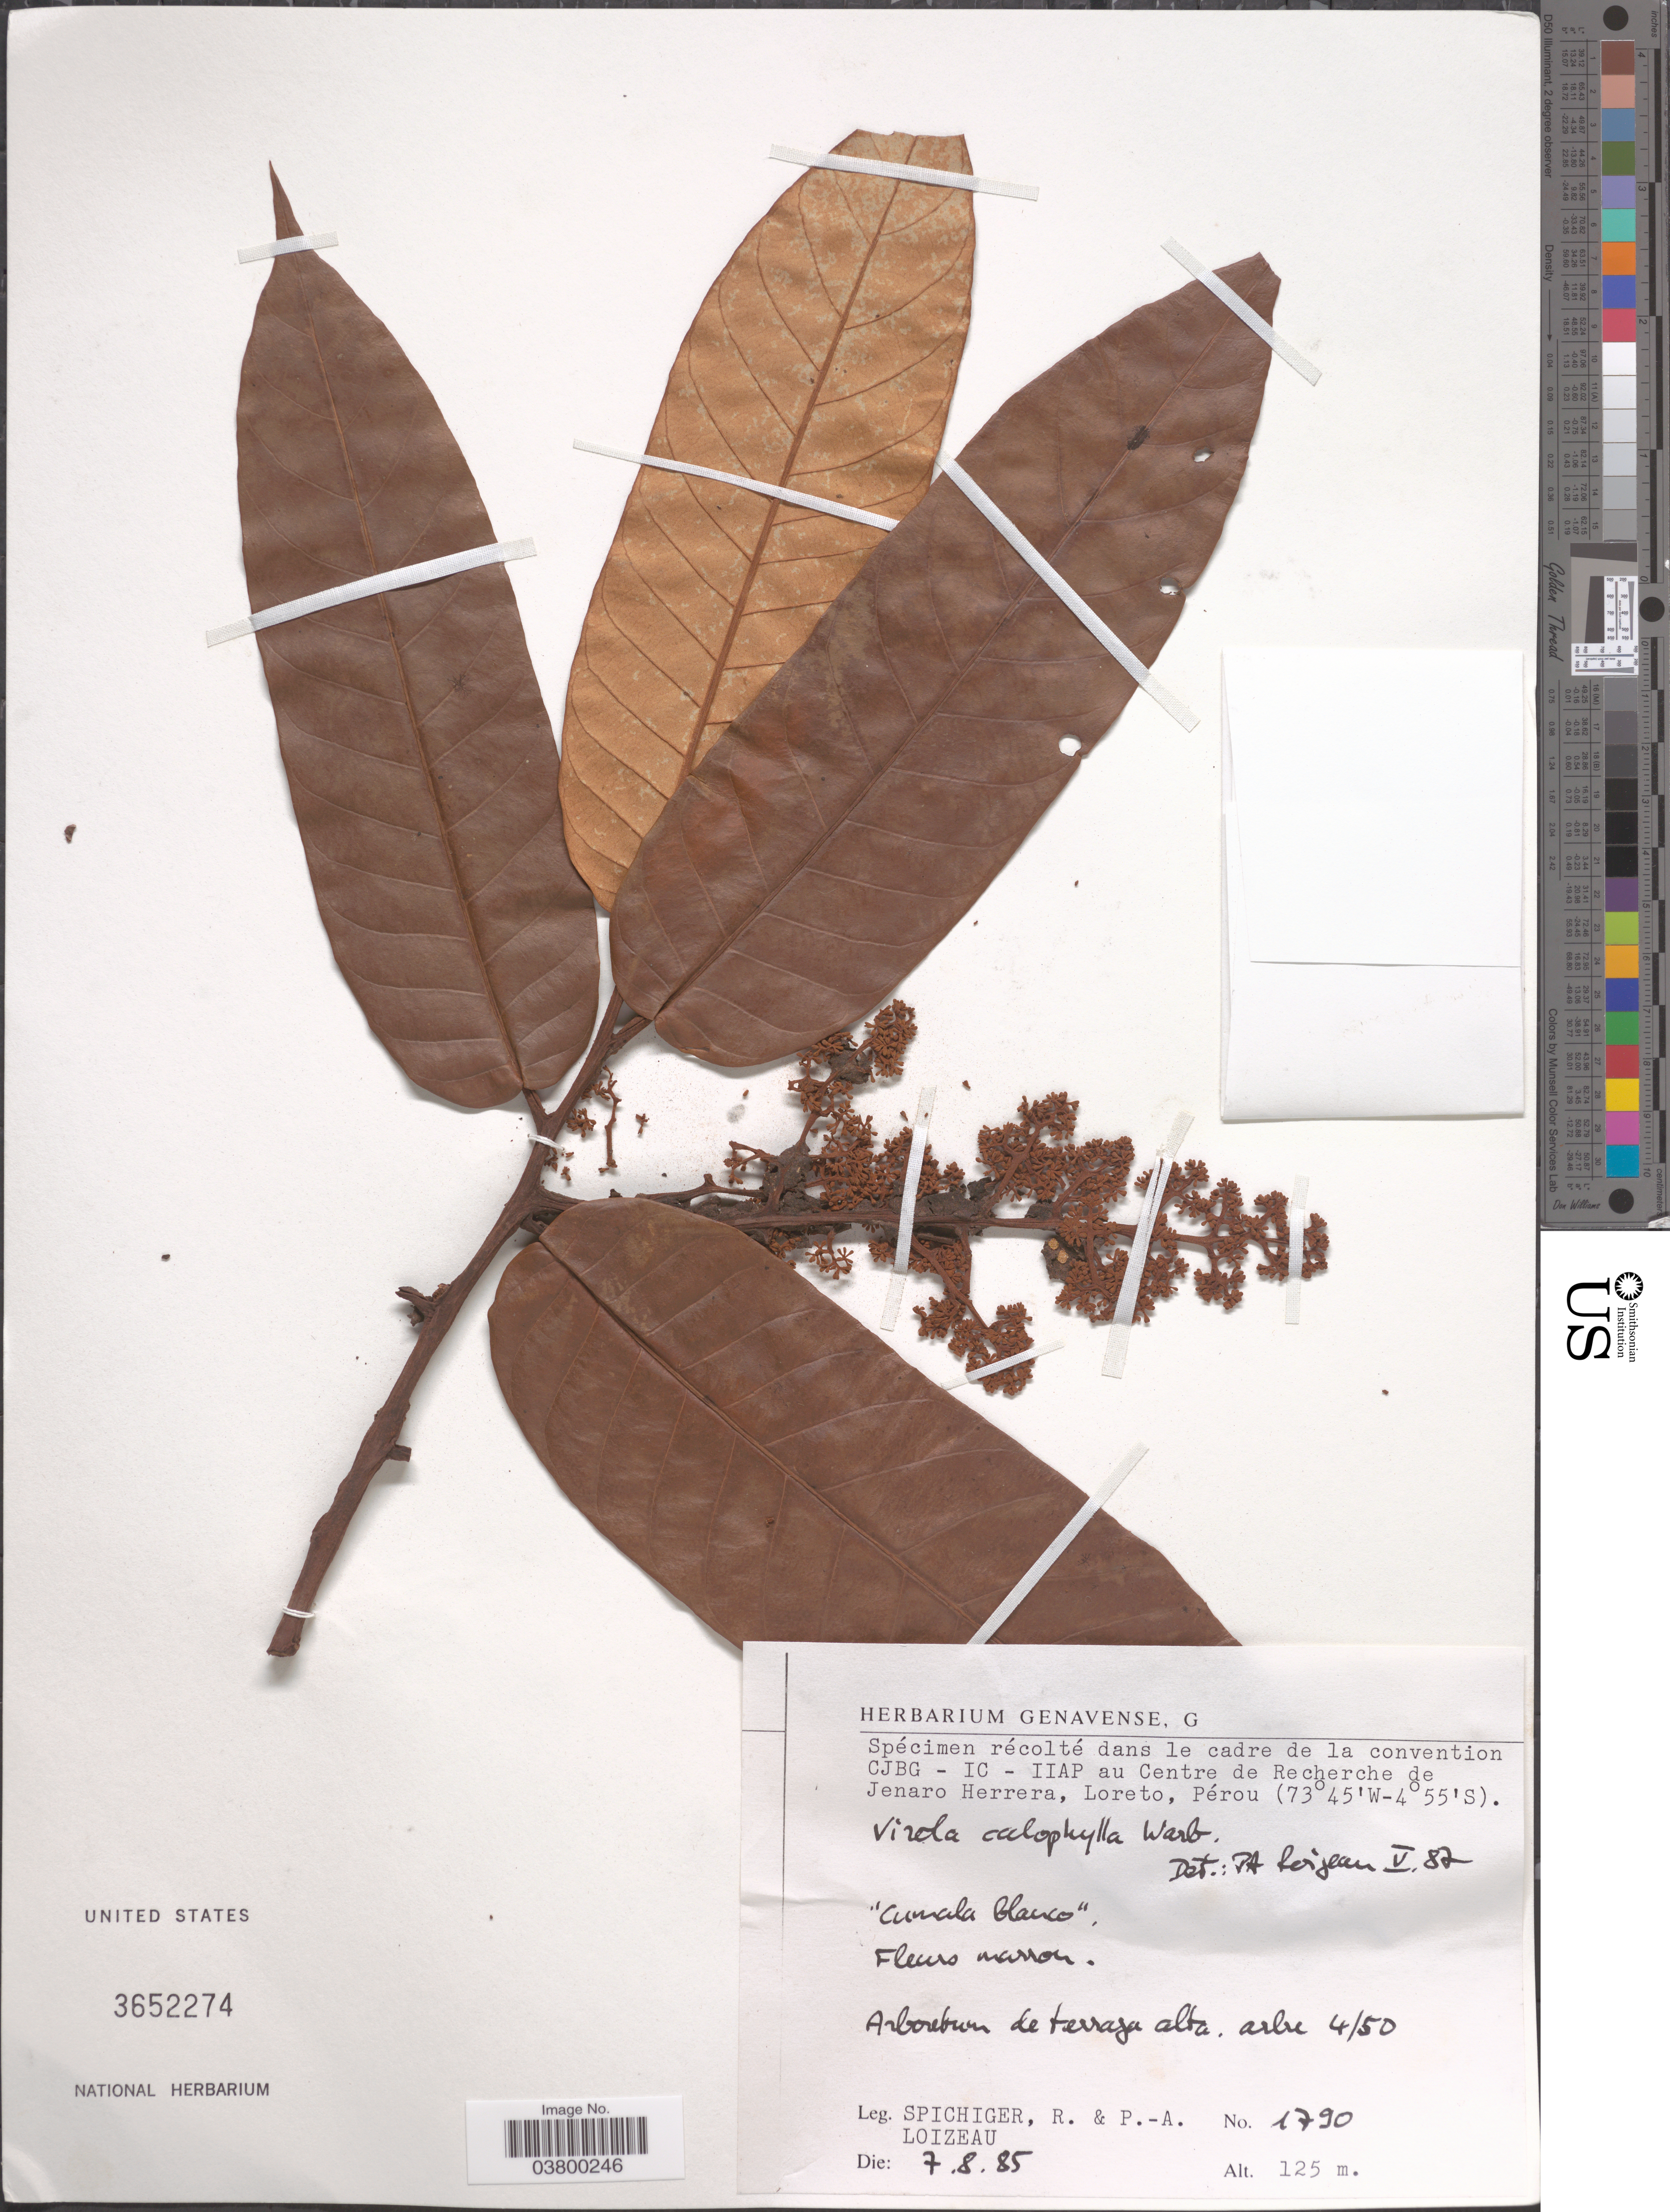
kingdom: Plantae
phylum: Tracheophyta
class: Magnoliopsida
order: Magnoliales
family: Myristicaceae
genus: Virola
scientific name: Virola calophylla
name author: (Spruce) Warb.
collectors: R. Spichiger & P. Loizeau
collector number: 1790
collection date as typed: Transcribed d/m/y: 7/8/85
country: Peru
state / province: Loreto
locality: Centre de Recherche de Jenaro Herrera, Pérou. Arboretum de terraza alta. Arbre 4/50.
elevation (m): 125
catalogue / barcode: US 3652274